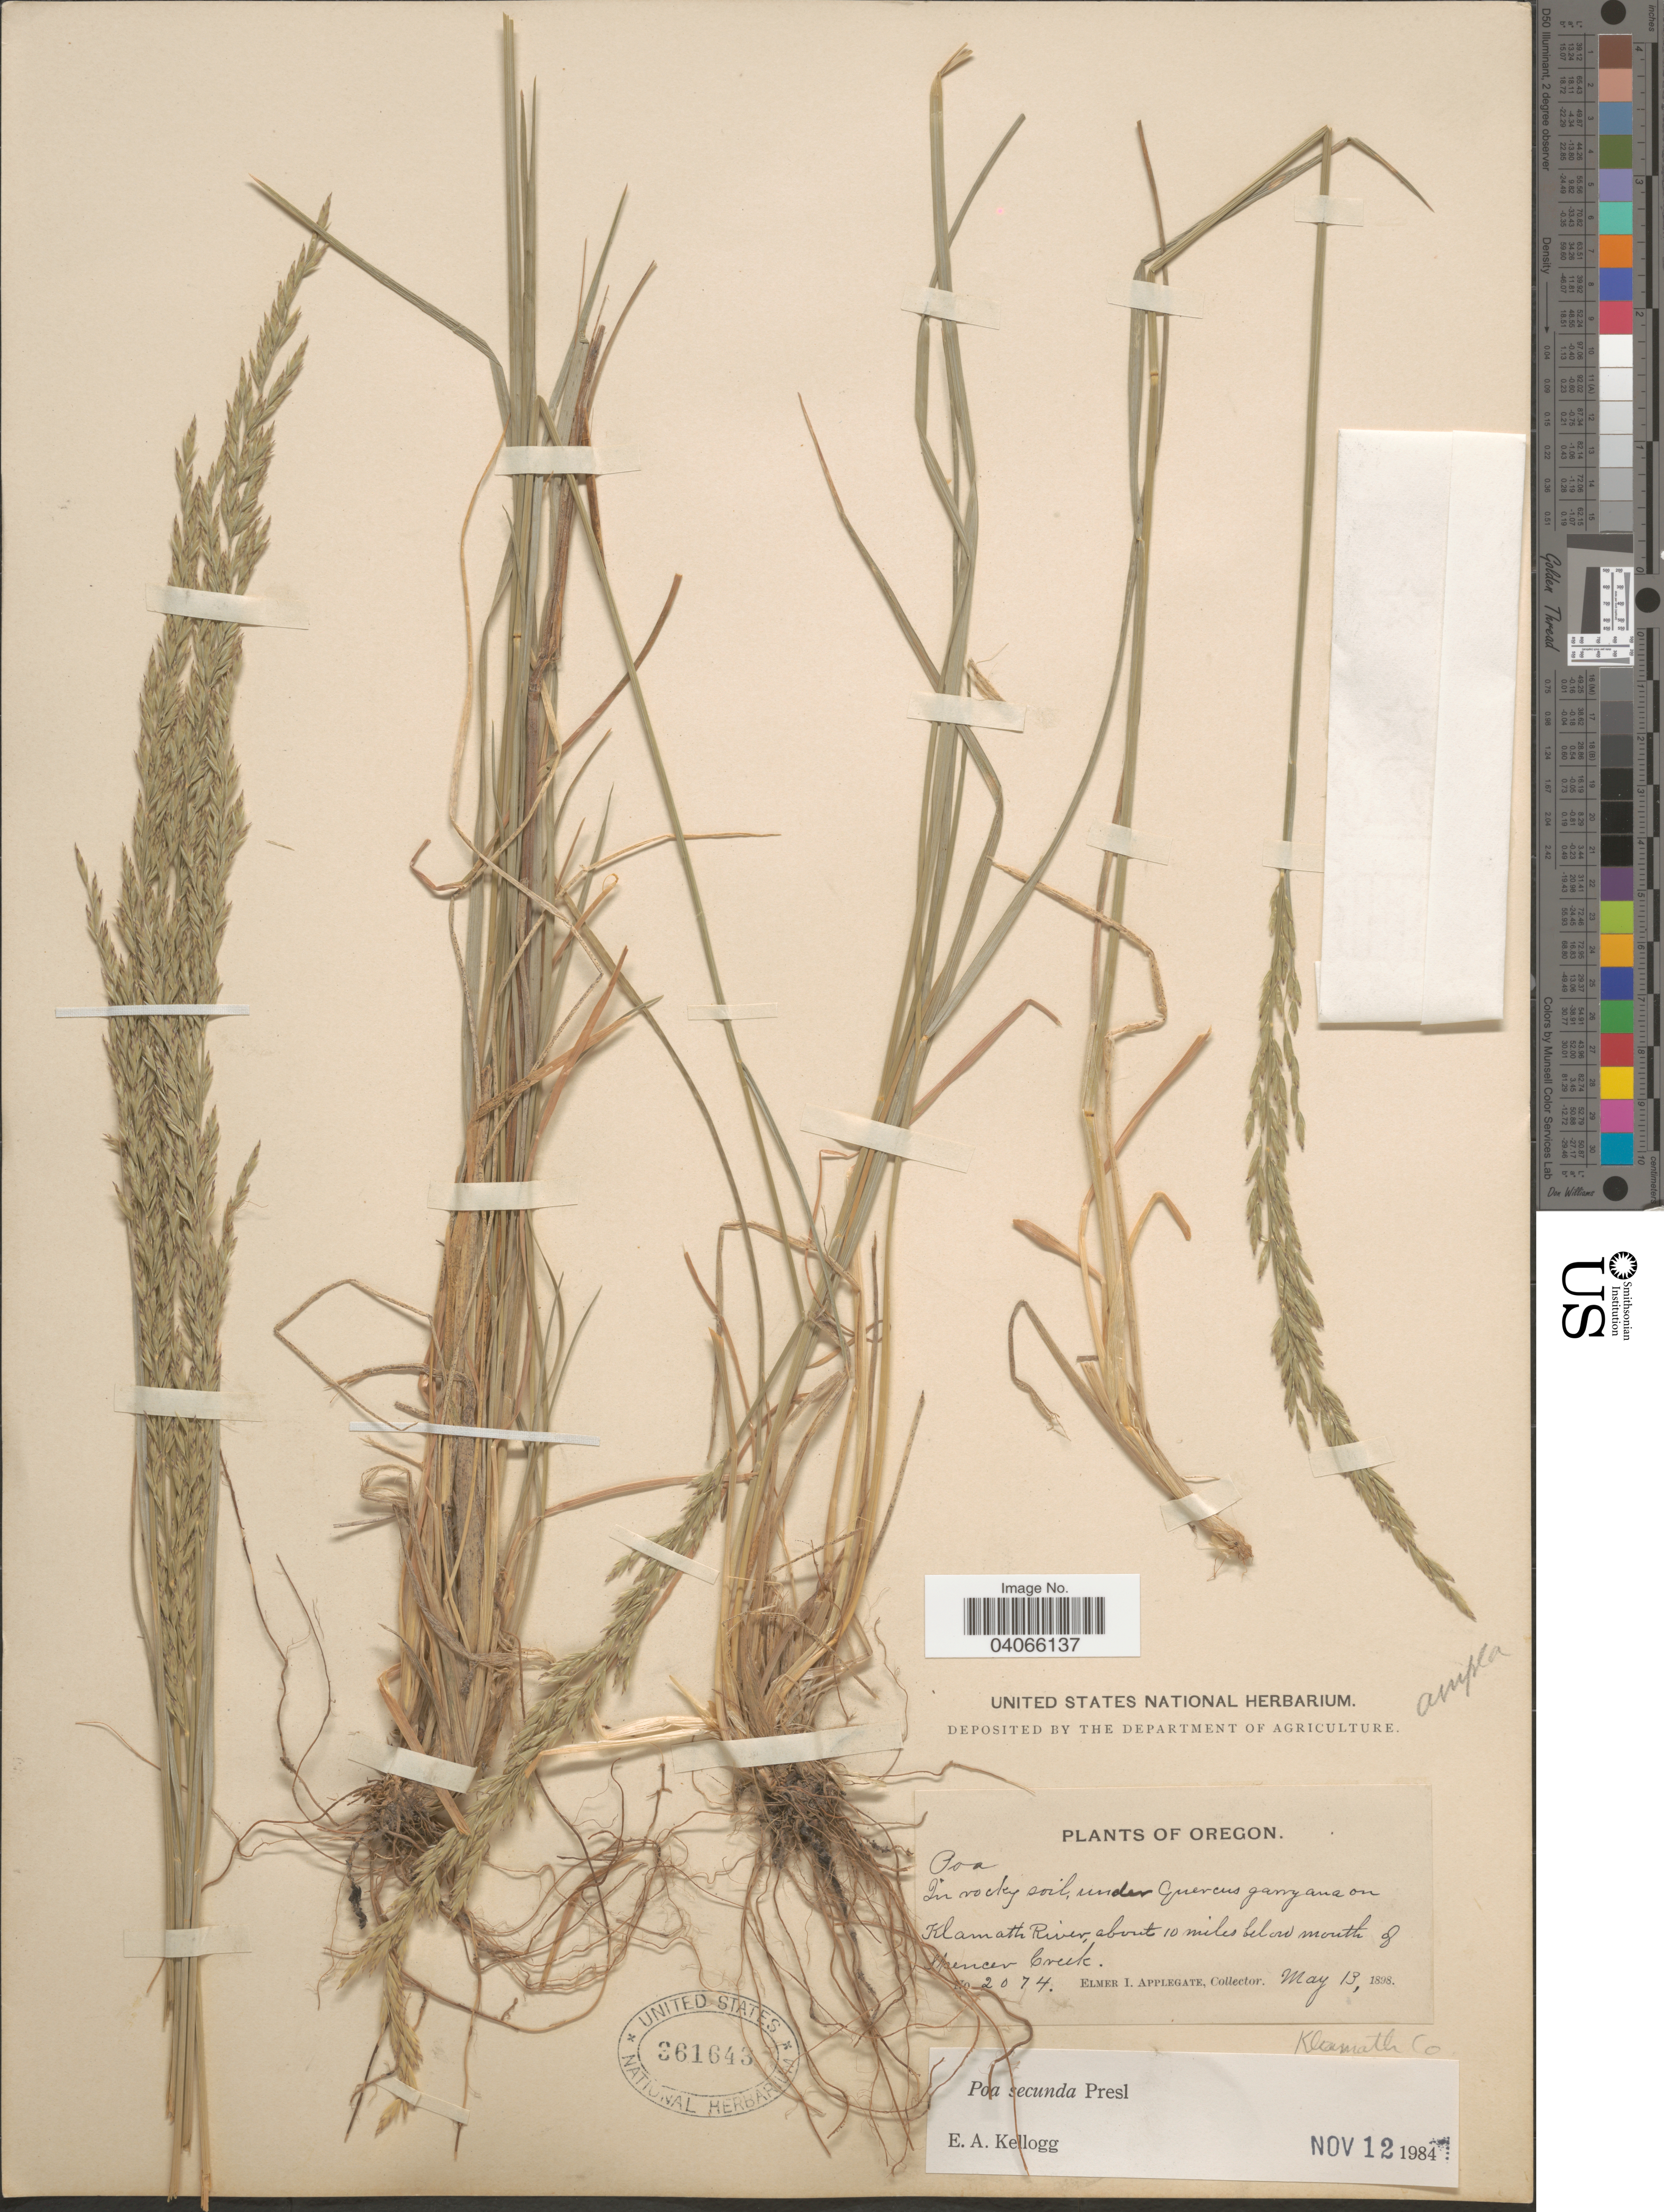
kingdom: Plantae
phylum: Tracheophyta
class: Liliopsida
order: Poales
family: Poaceae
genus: Poa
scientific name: Poa secunda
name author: J. Presl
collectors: E. I. Applegate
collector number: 2074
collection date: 1898-05-13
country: United States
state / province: Oregon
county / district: Klamath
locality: On Klamath River, about 10 miles below mouth of Spencer Creek. Klamath Co.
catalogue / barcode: US 361643